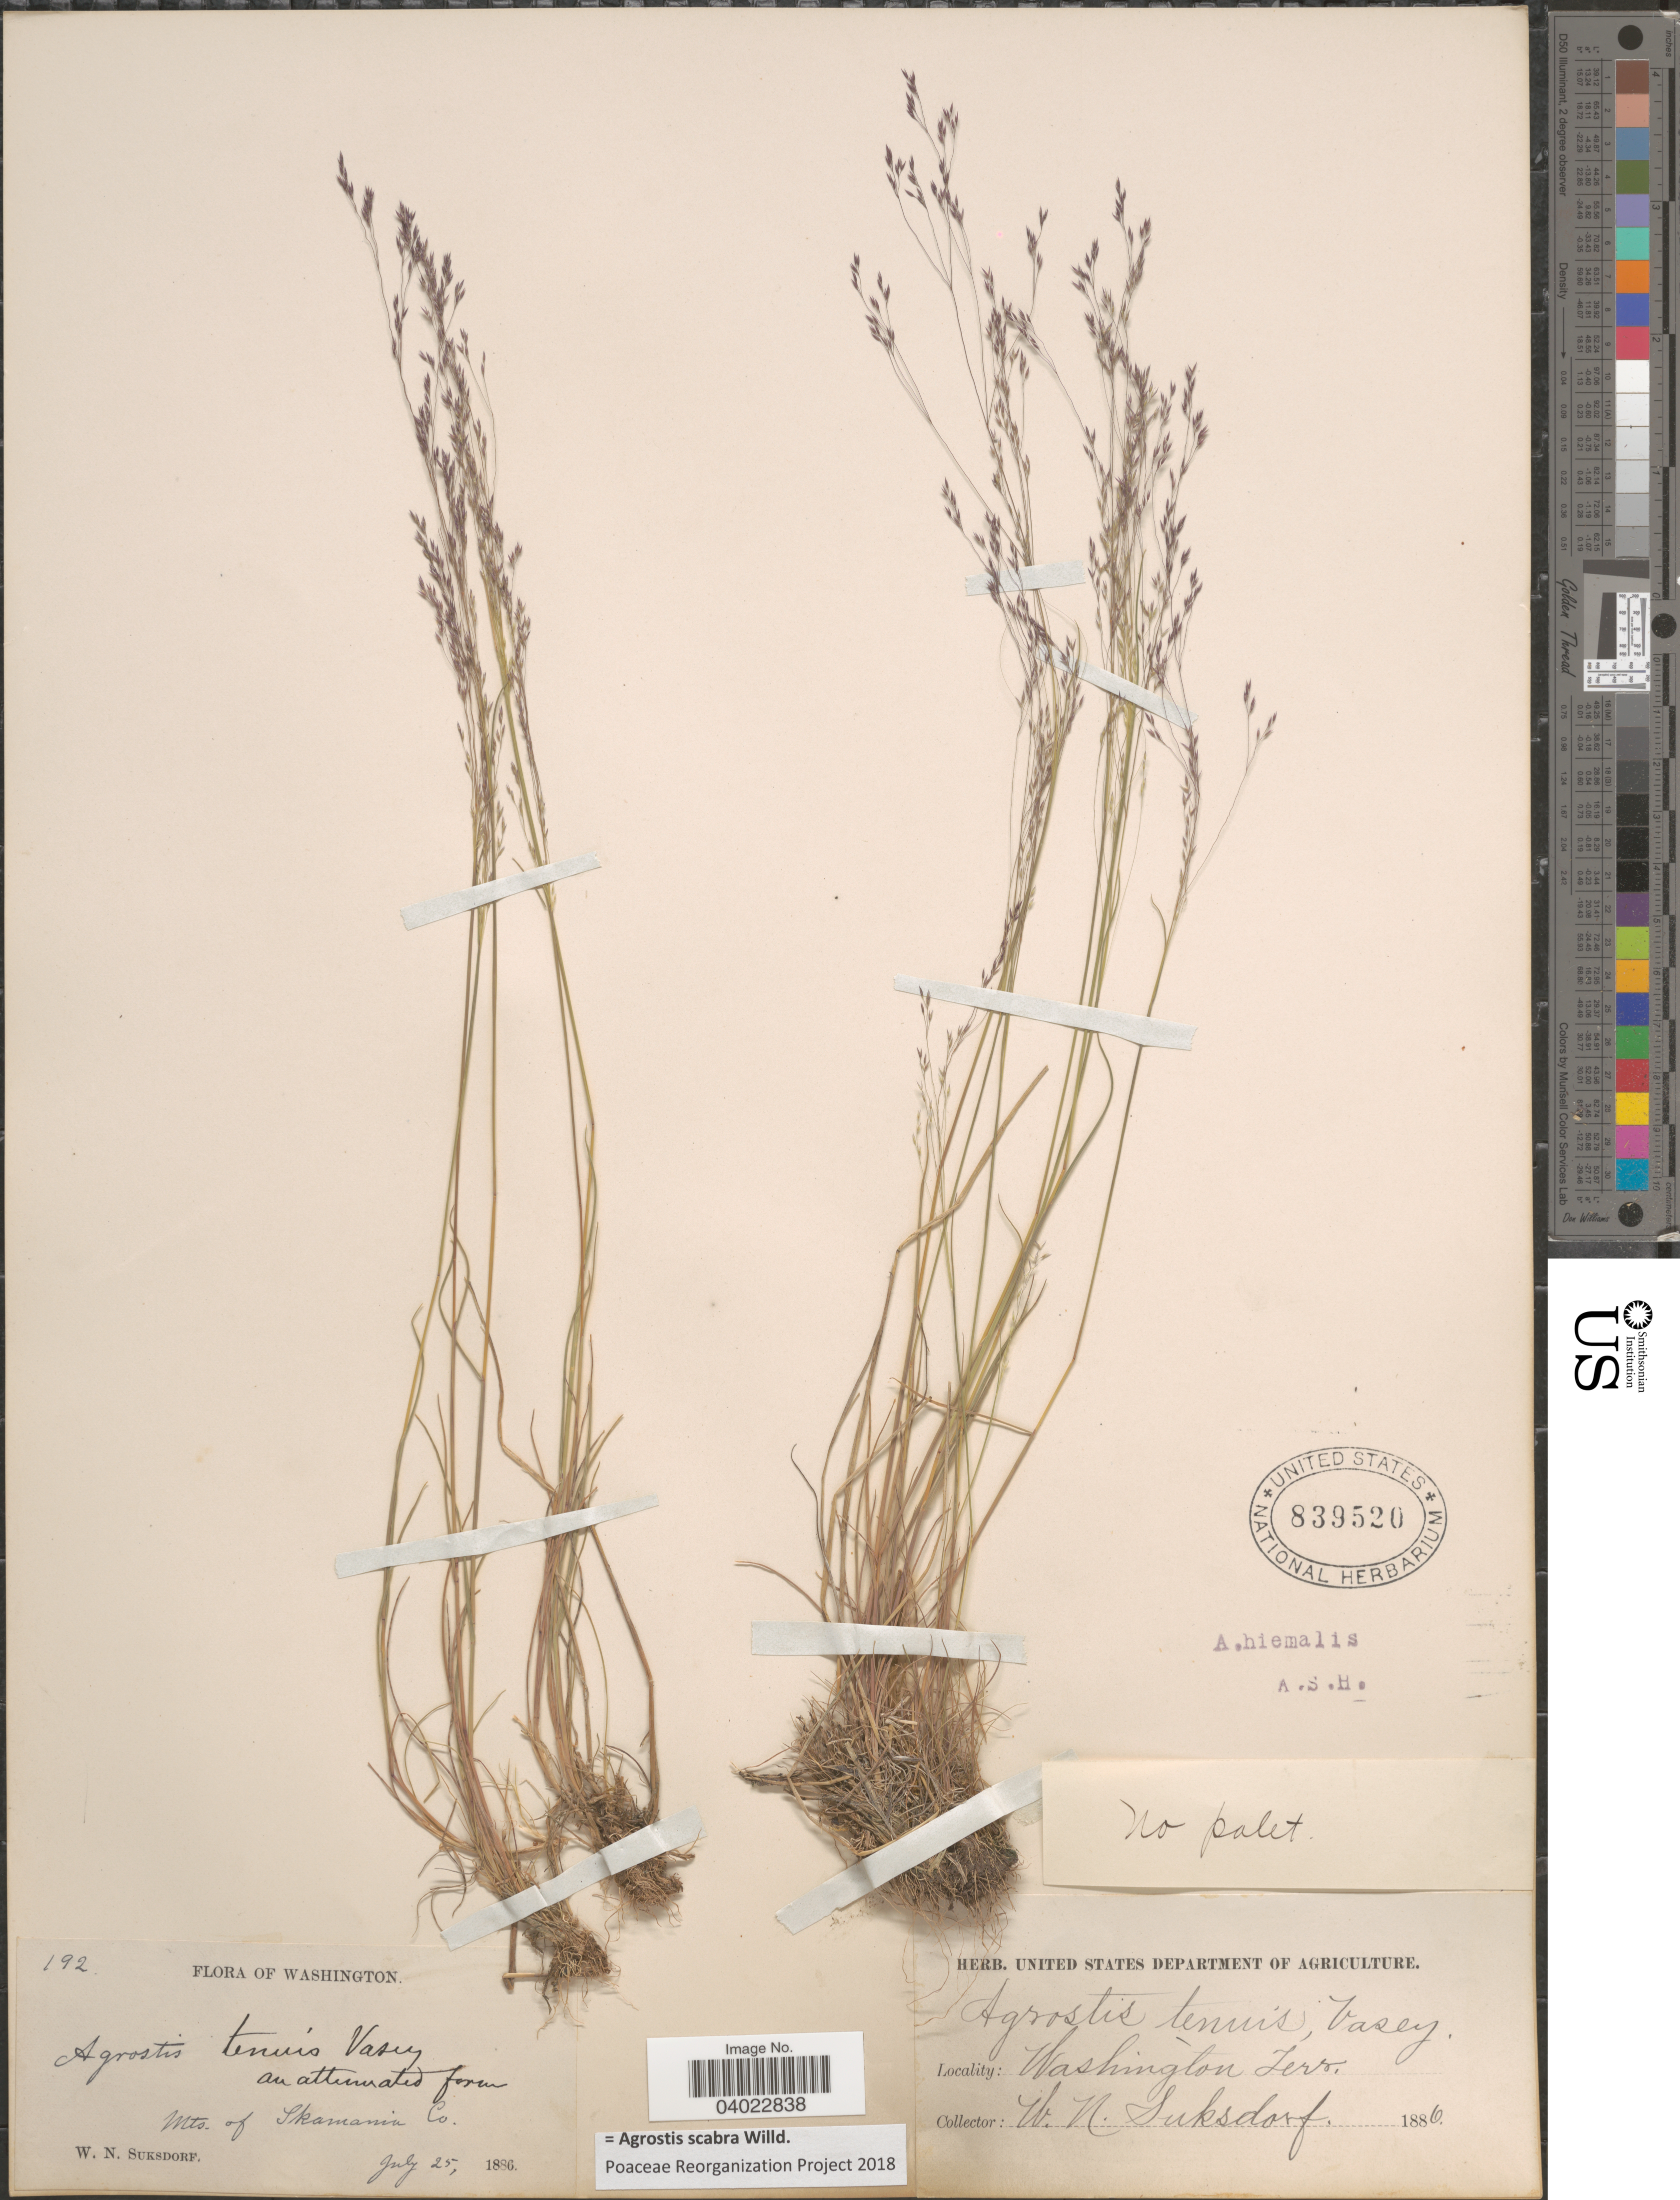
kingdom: Plantae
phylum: Tracheophyta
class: Liliopsida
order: Poales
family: Poaceae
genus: Agrostis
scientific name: Agrostis scabra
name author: Willd.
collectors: W. N. Suksdorf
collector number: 192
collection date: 1886-07-25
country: United States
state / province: Washington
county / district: Skamania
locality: Mts. of Skamania Co. Washington Terr.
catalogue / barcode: US 839520